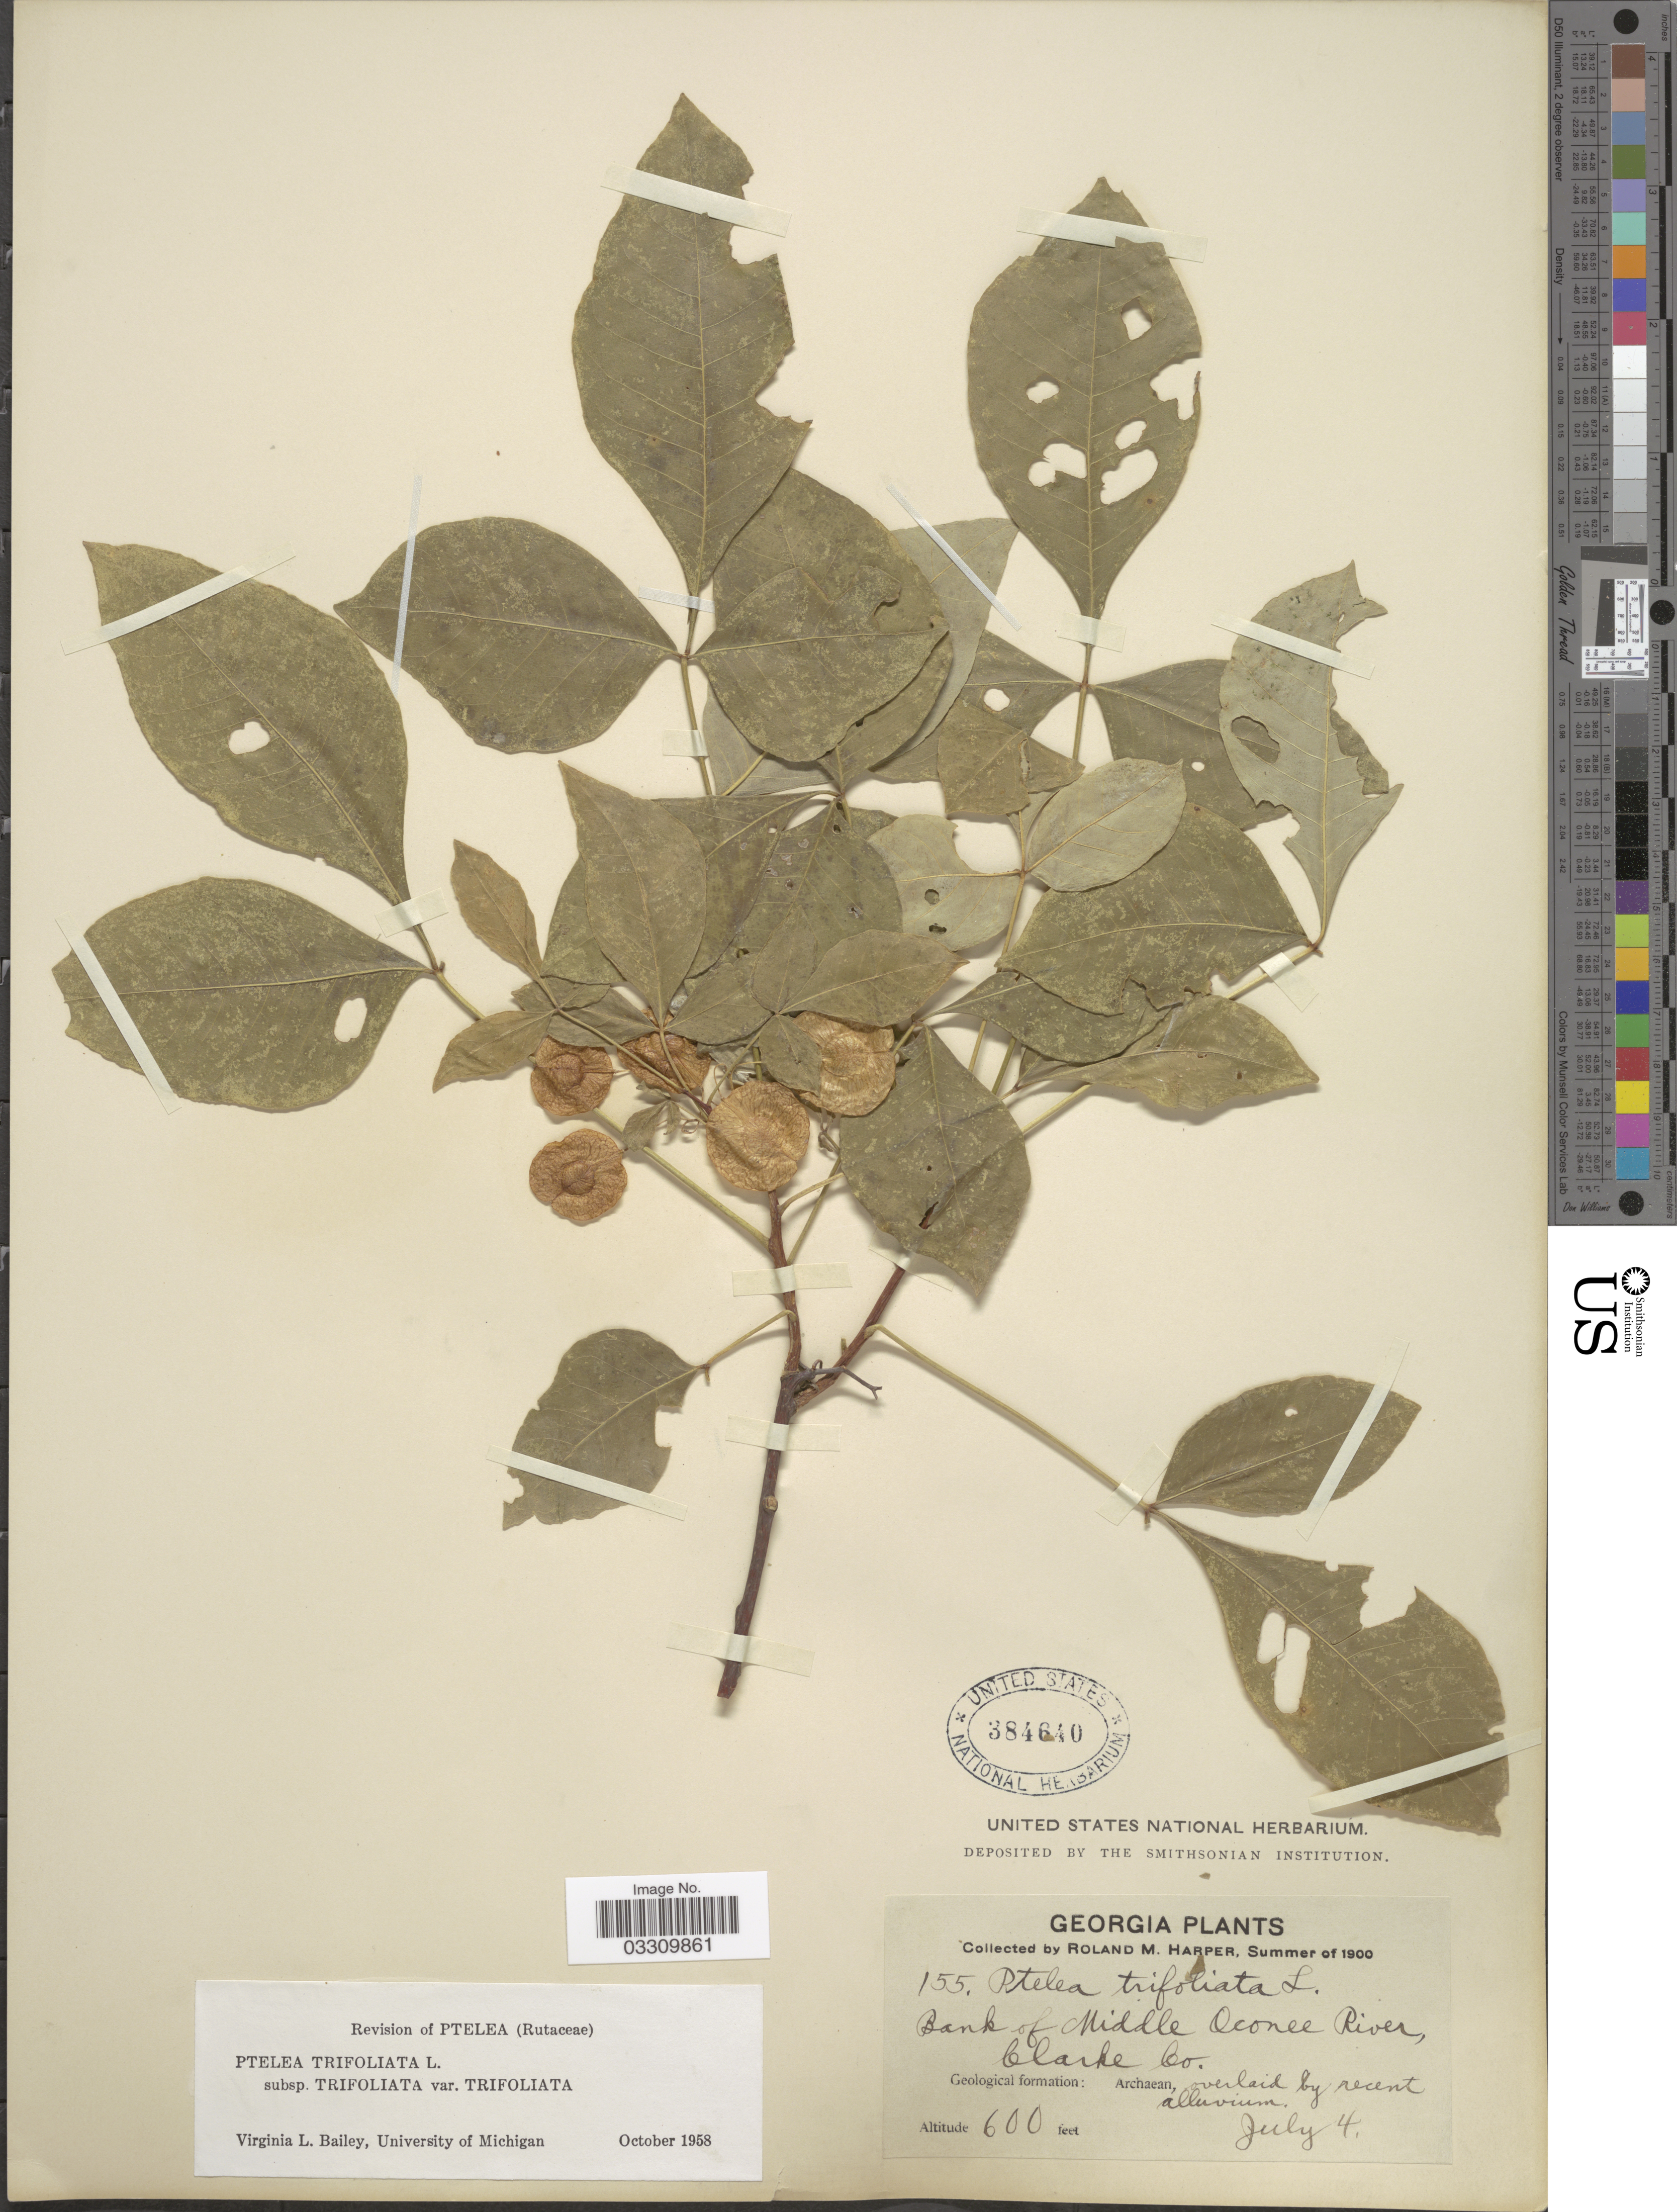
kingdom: Plantae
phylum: Tracheophyta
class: Magnoliopsida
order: Sapindales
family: Rutaceae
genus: Ptelea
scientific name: Ptelea trifoliata var. trifoliata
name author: L.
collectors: R. M. Harper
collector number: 155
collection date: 1900-07-04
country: United States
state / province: Georgia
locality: Bank of Middle Oconee River, Clarke Co.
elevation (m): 183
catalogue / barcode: US 384640